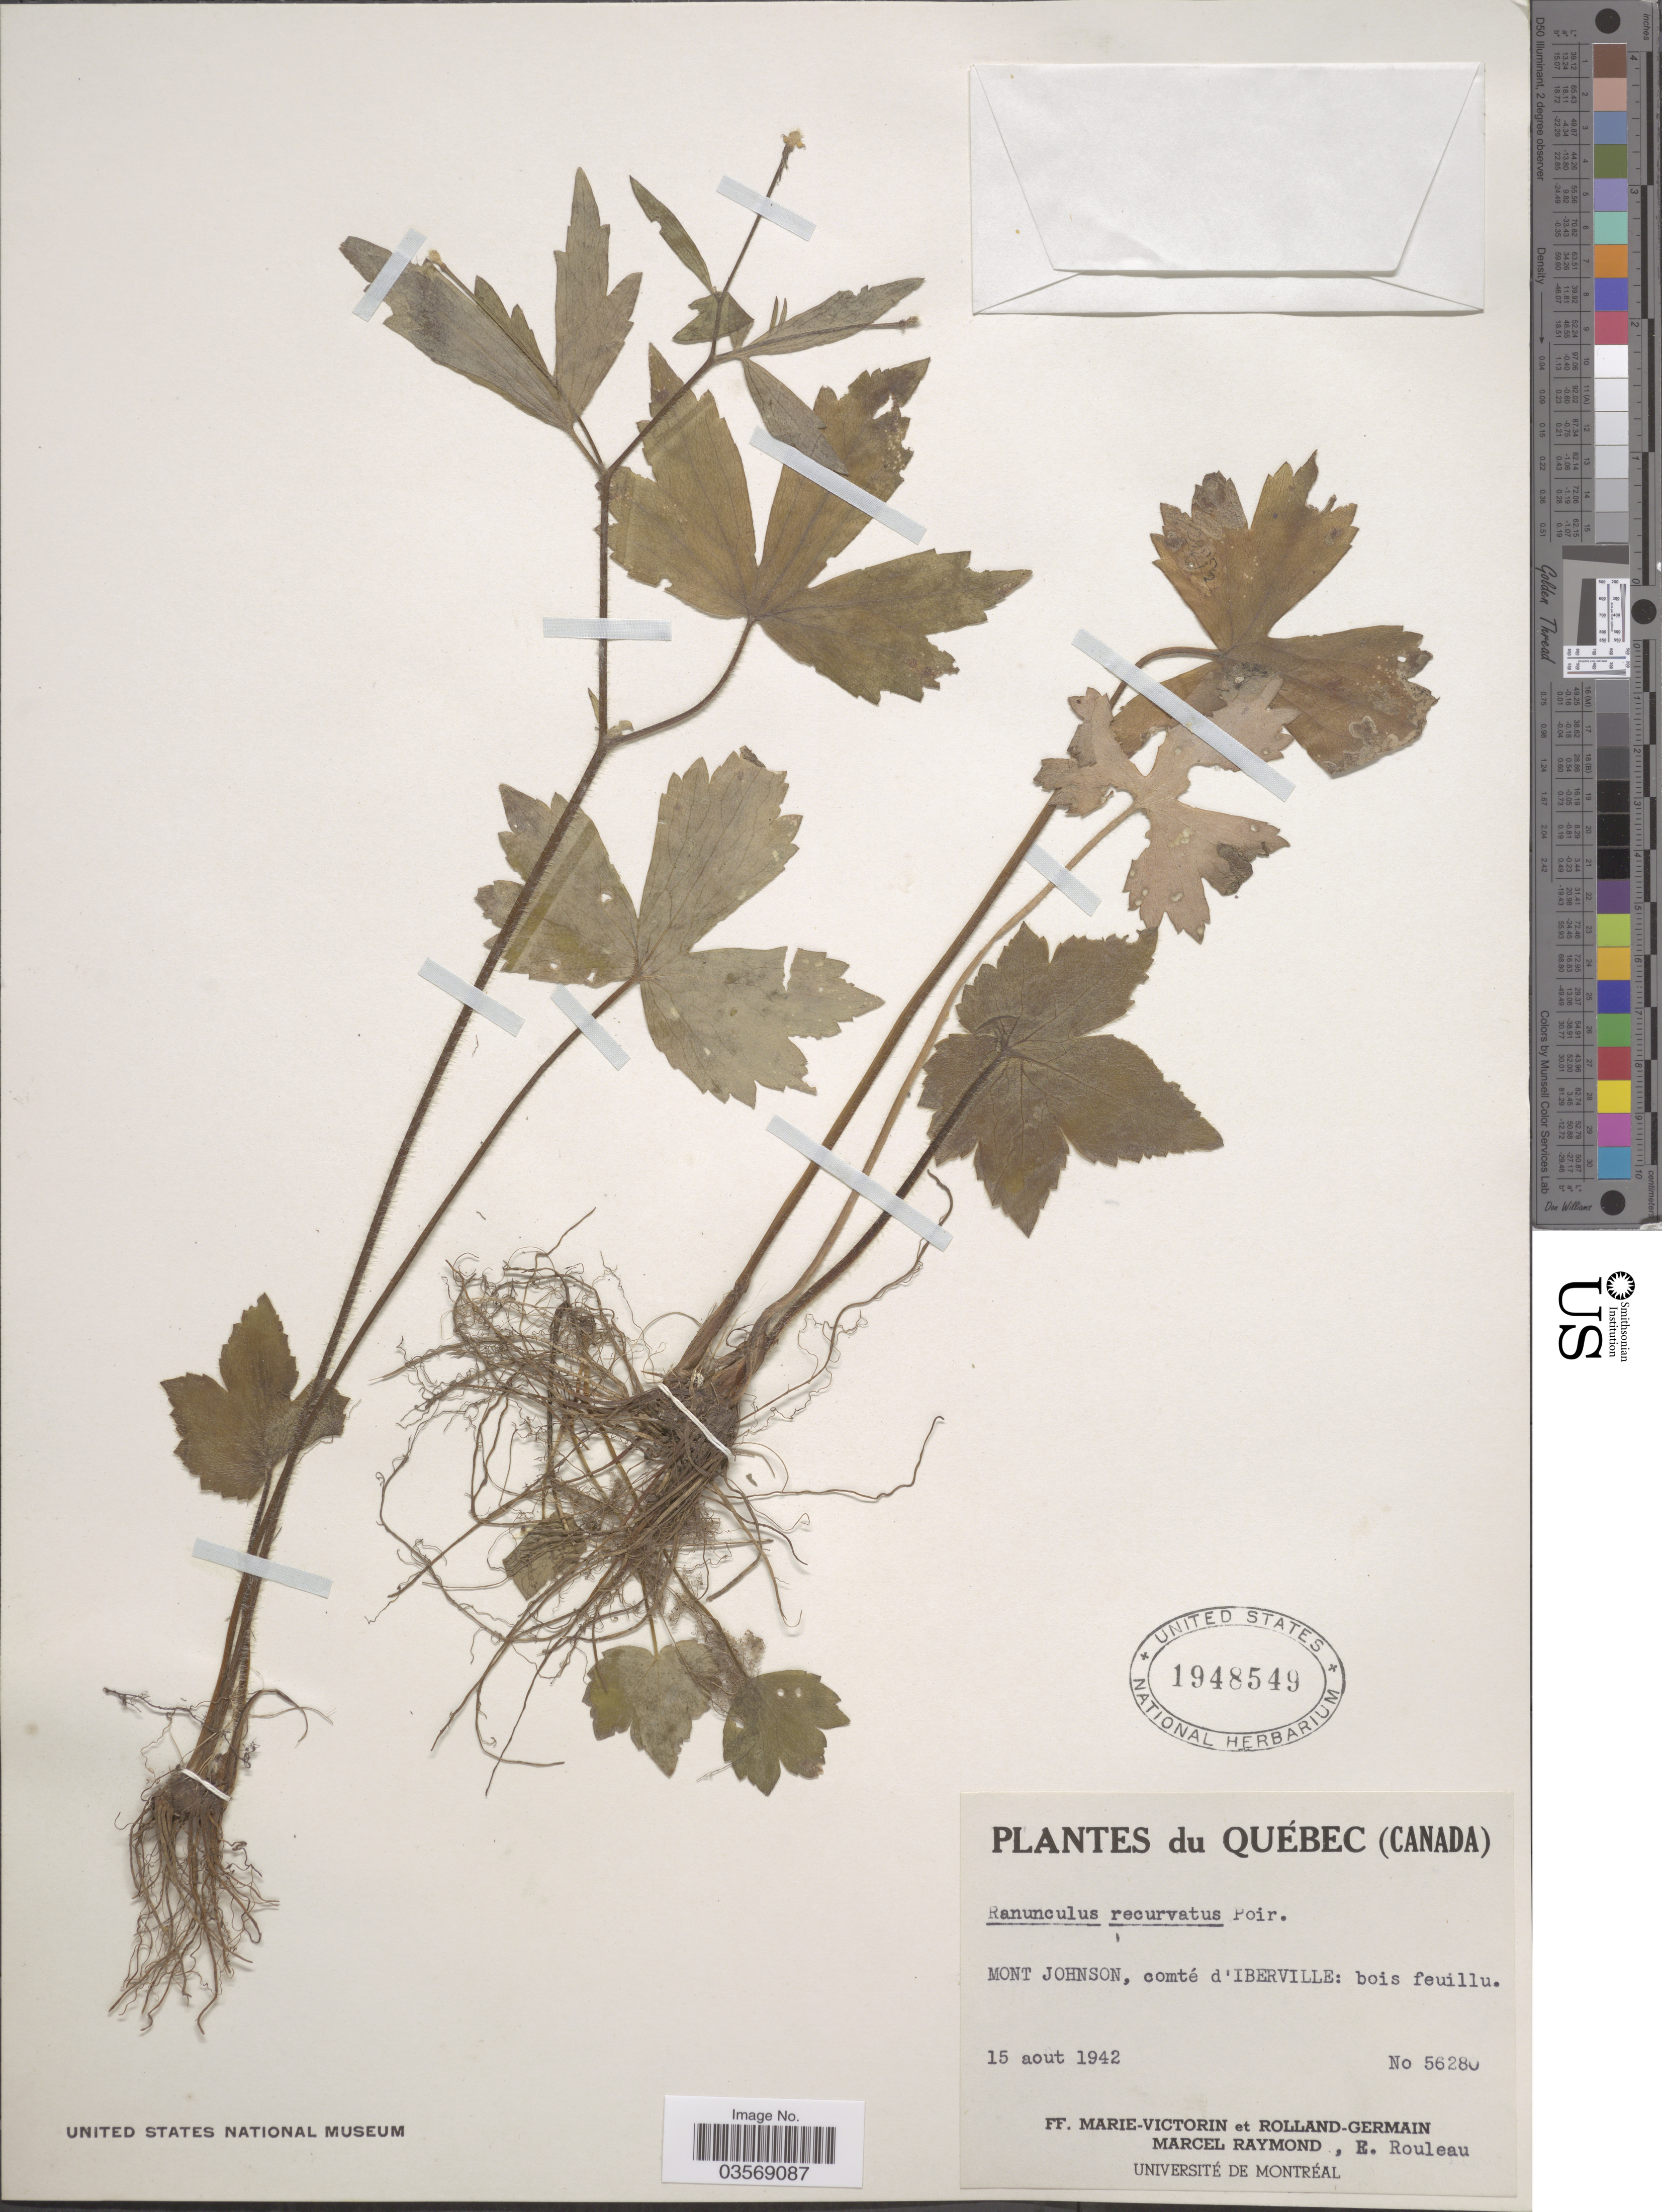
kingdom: Plantae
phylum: Tracheophyta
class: Magnoliopsida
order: Ranunculales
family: Ranunculaceae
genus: Ranunculus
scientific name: Ranunculus recurvatus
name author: Poir.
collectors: F. Marie-Victorin, Rolland-Germain, M. Raymond & E. Rouleau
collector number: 56280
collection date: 1942-08-15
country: Canada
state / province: Quebec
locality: Mont Johnson, comté d'Iberville.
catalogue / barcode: US 1948549